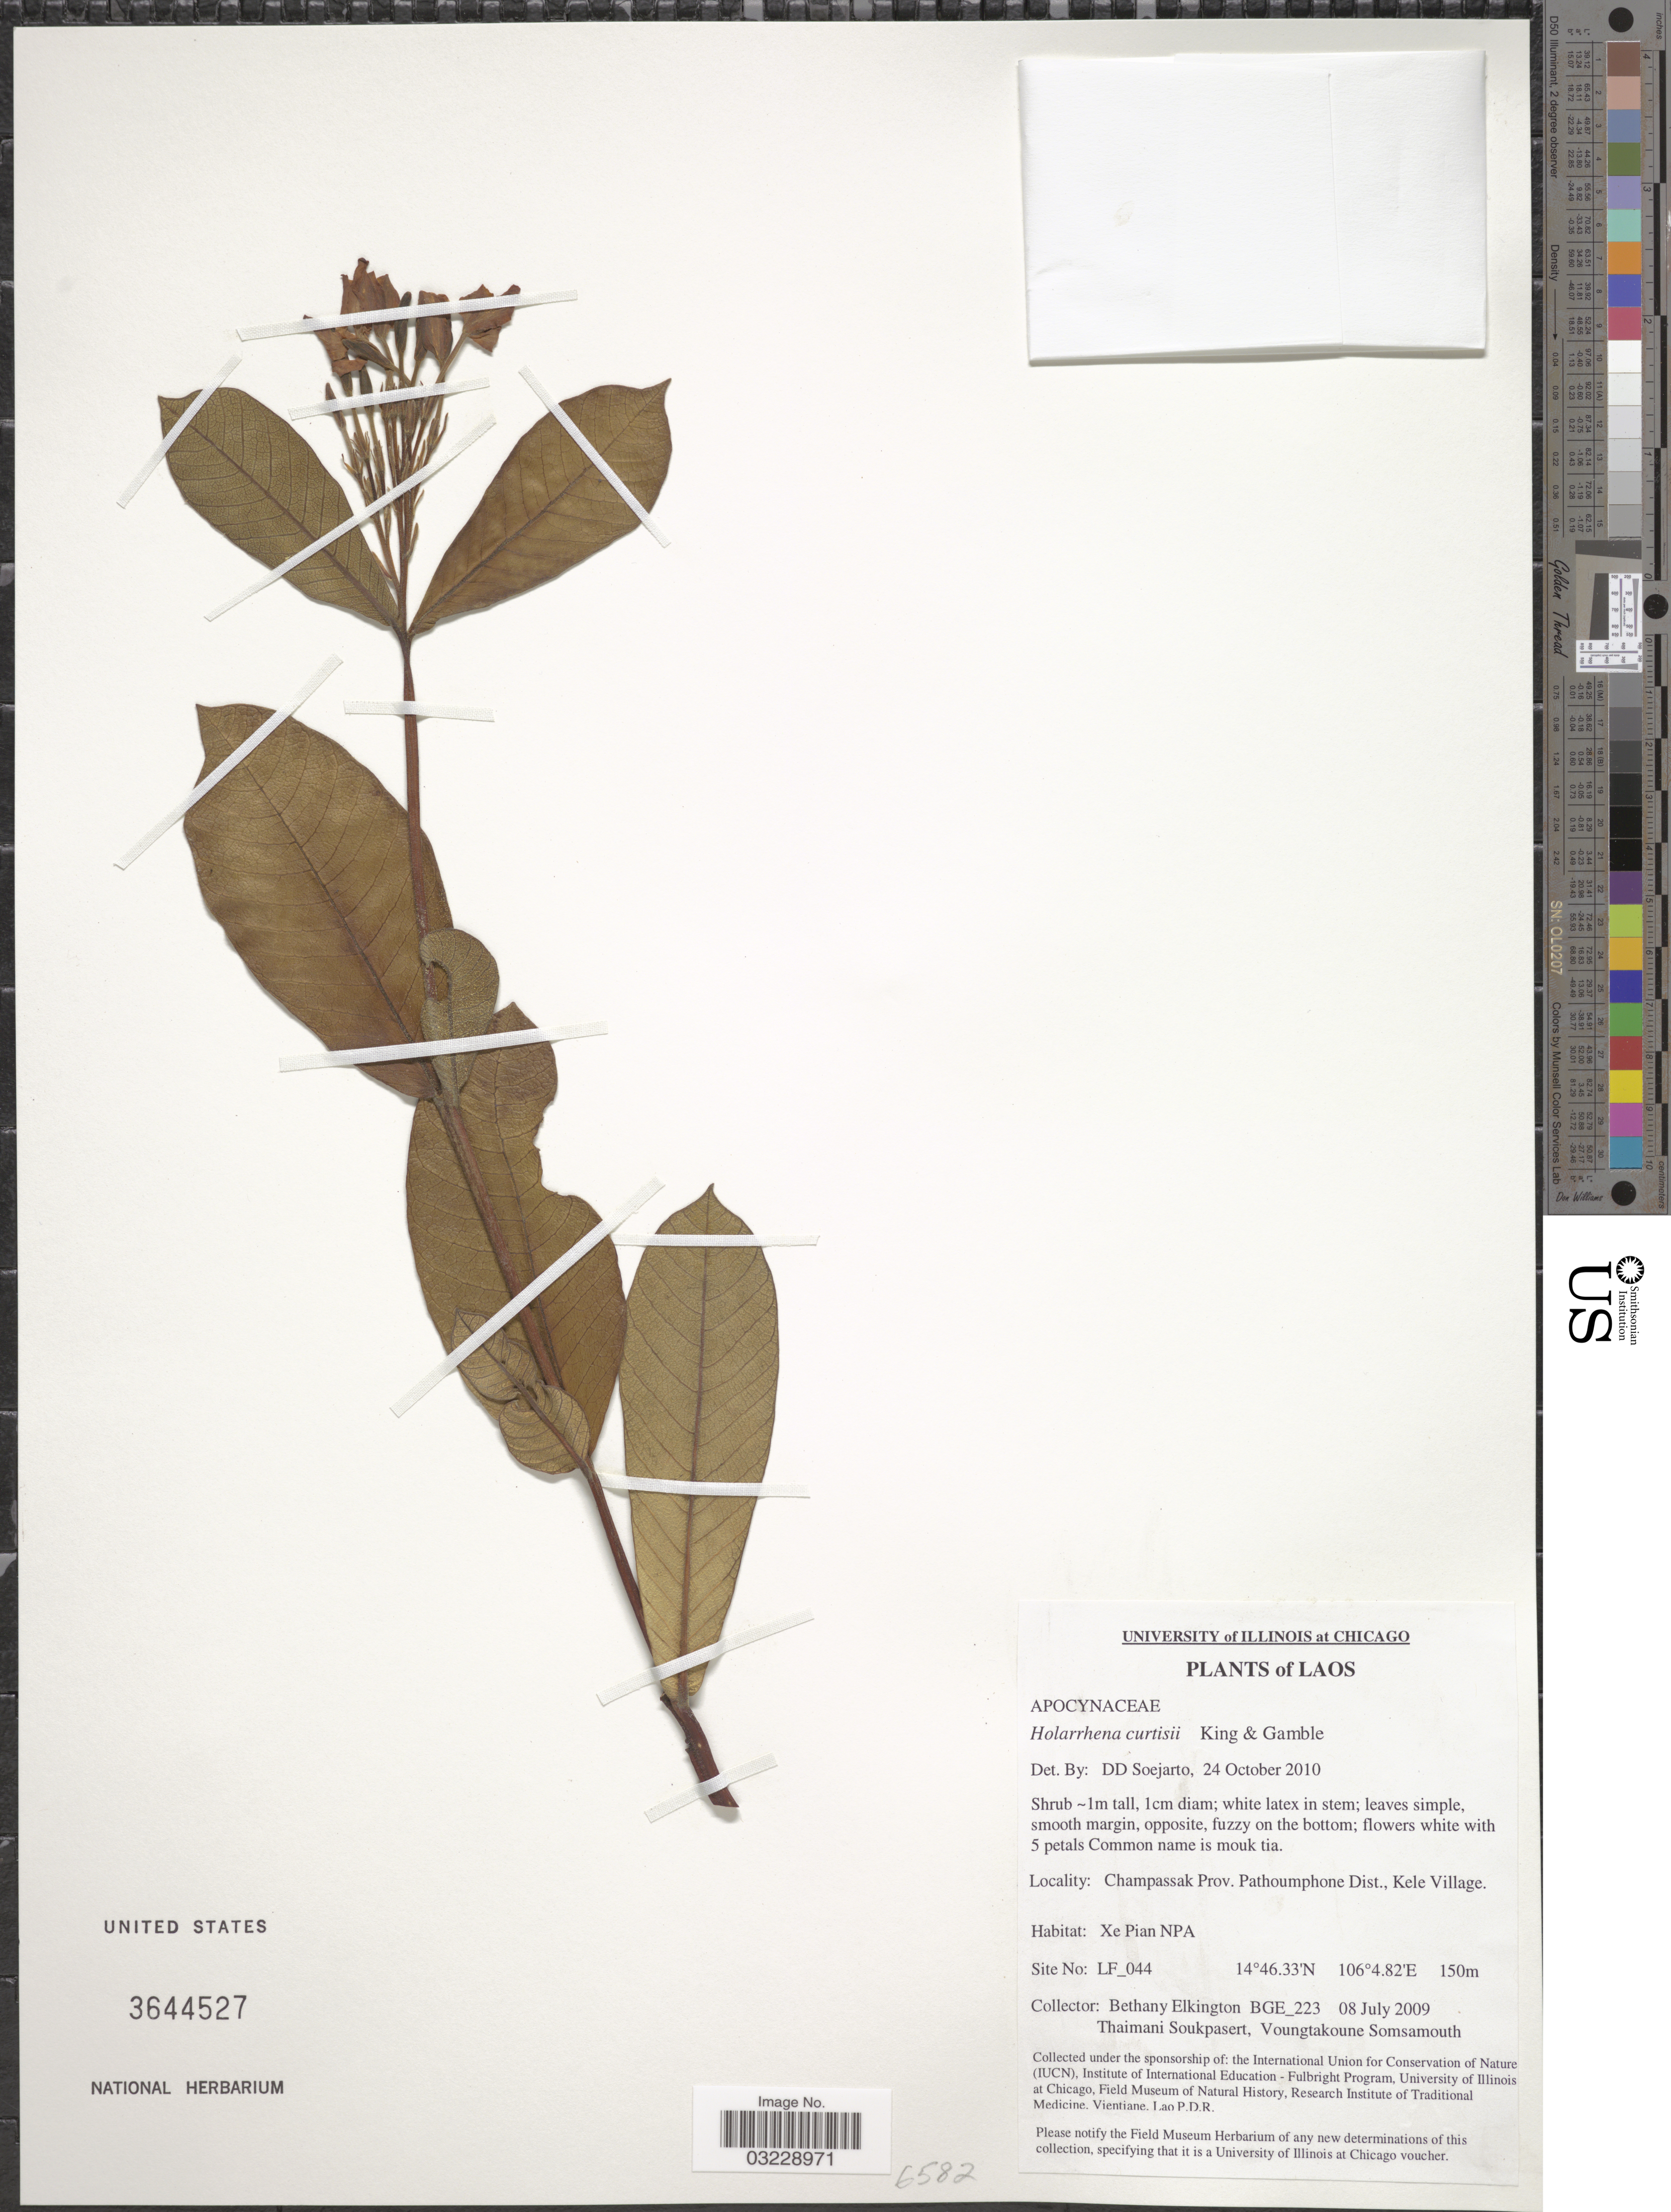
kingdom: Plantae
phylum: Tracheophyta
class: Magnoliopsida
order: Gentianales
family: Apocynaceae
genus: Holarrhena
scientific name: Holarrhena curtisii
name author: R.M. King & Gamble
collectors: B. Elkington, T. Soukpasert & V. Somsamouth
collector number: BGE_223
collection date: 2009-07-08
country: Laos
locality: Champassak Prov. Pathoumphone Dist., Kele Village.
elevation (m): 150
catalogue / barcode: US 3644527